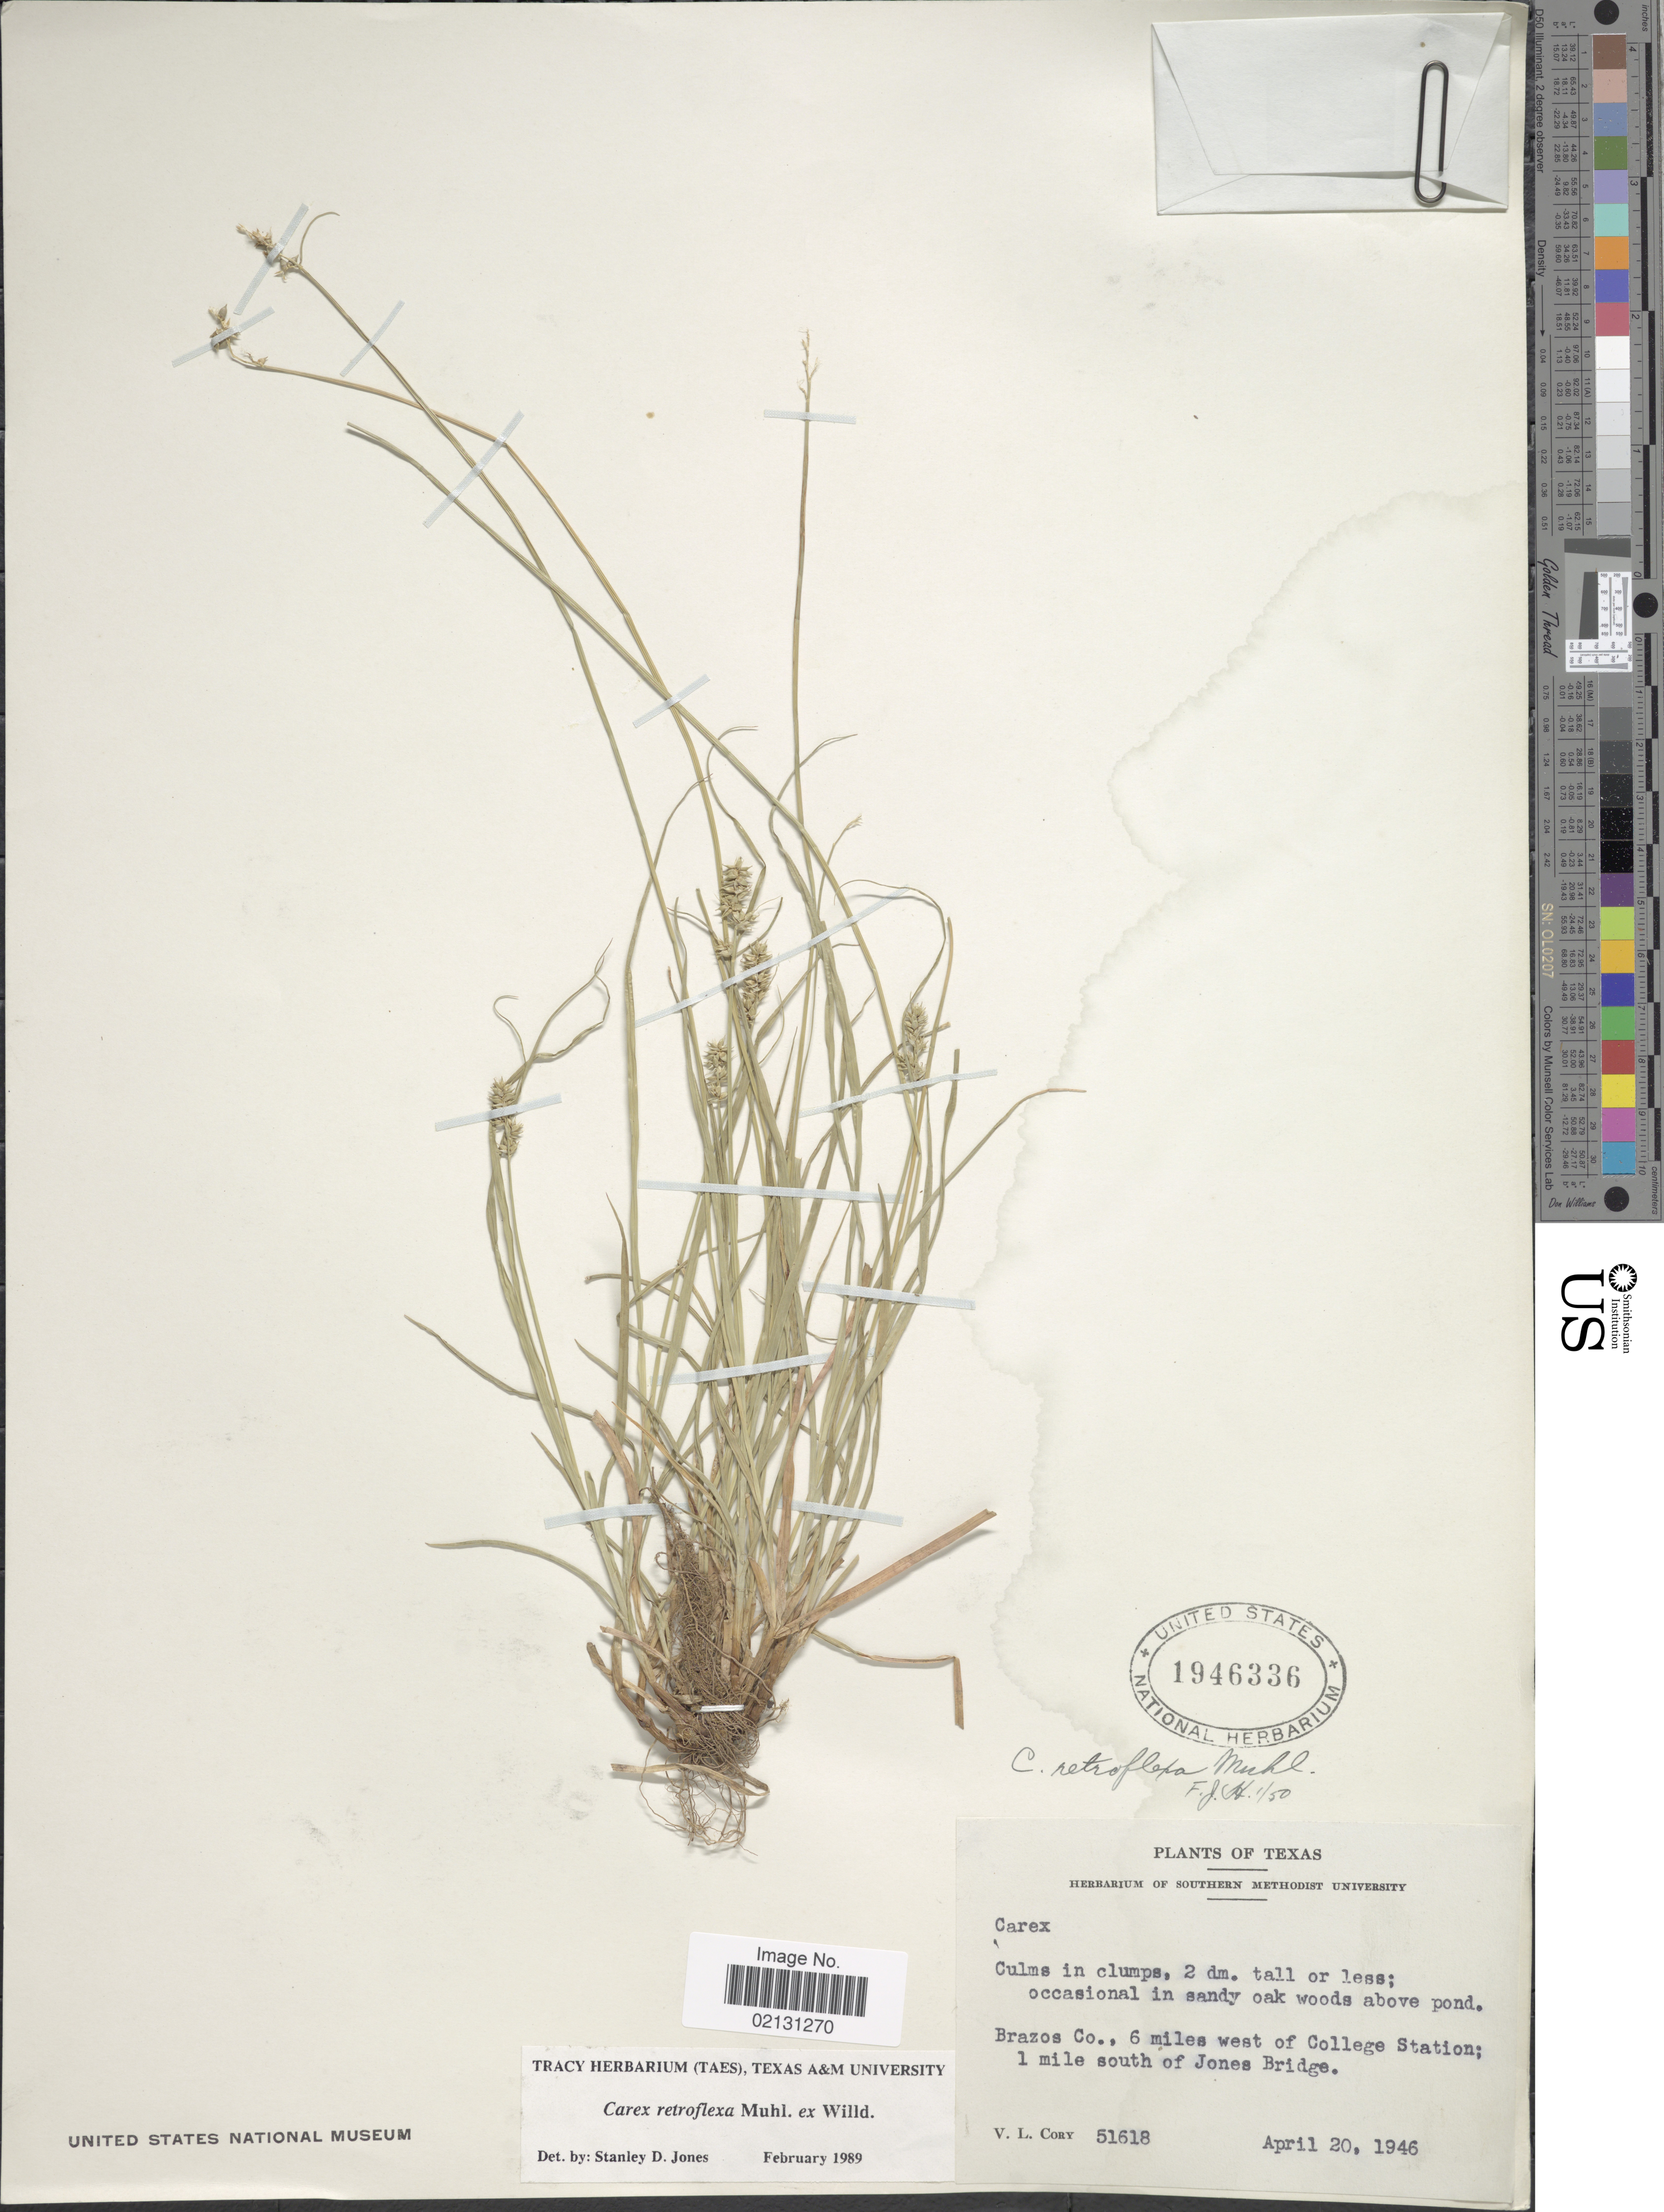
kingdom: Plantae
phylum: Tracheophyta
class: Liliopsida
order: Poales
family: Cyperaceae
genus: Carex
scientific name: Carex retroflexa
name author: Muhl. ex Willd.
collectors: V. Cory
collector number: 51618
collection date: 1946-04-20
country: United States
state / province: Texas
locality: Brazos Co., 6 miles west of College Station; 1 mile south of Jones Bridge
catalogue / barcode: US 1946336